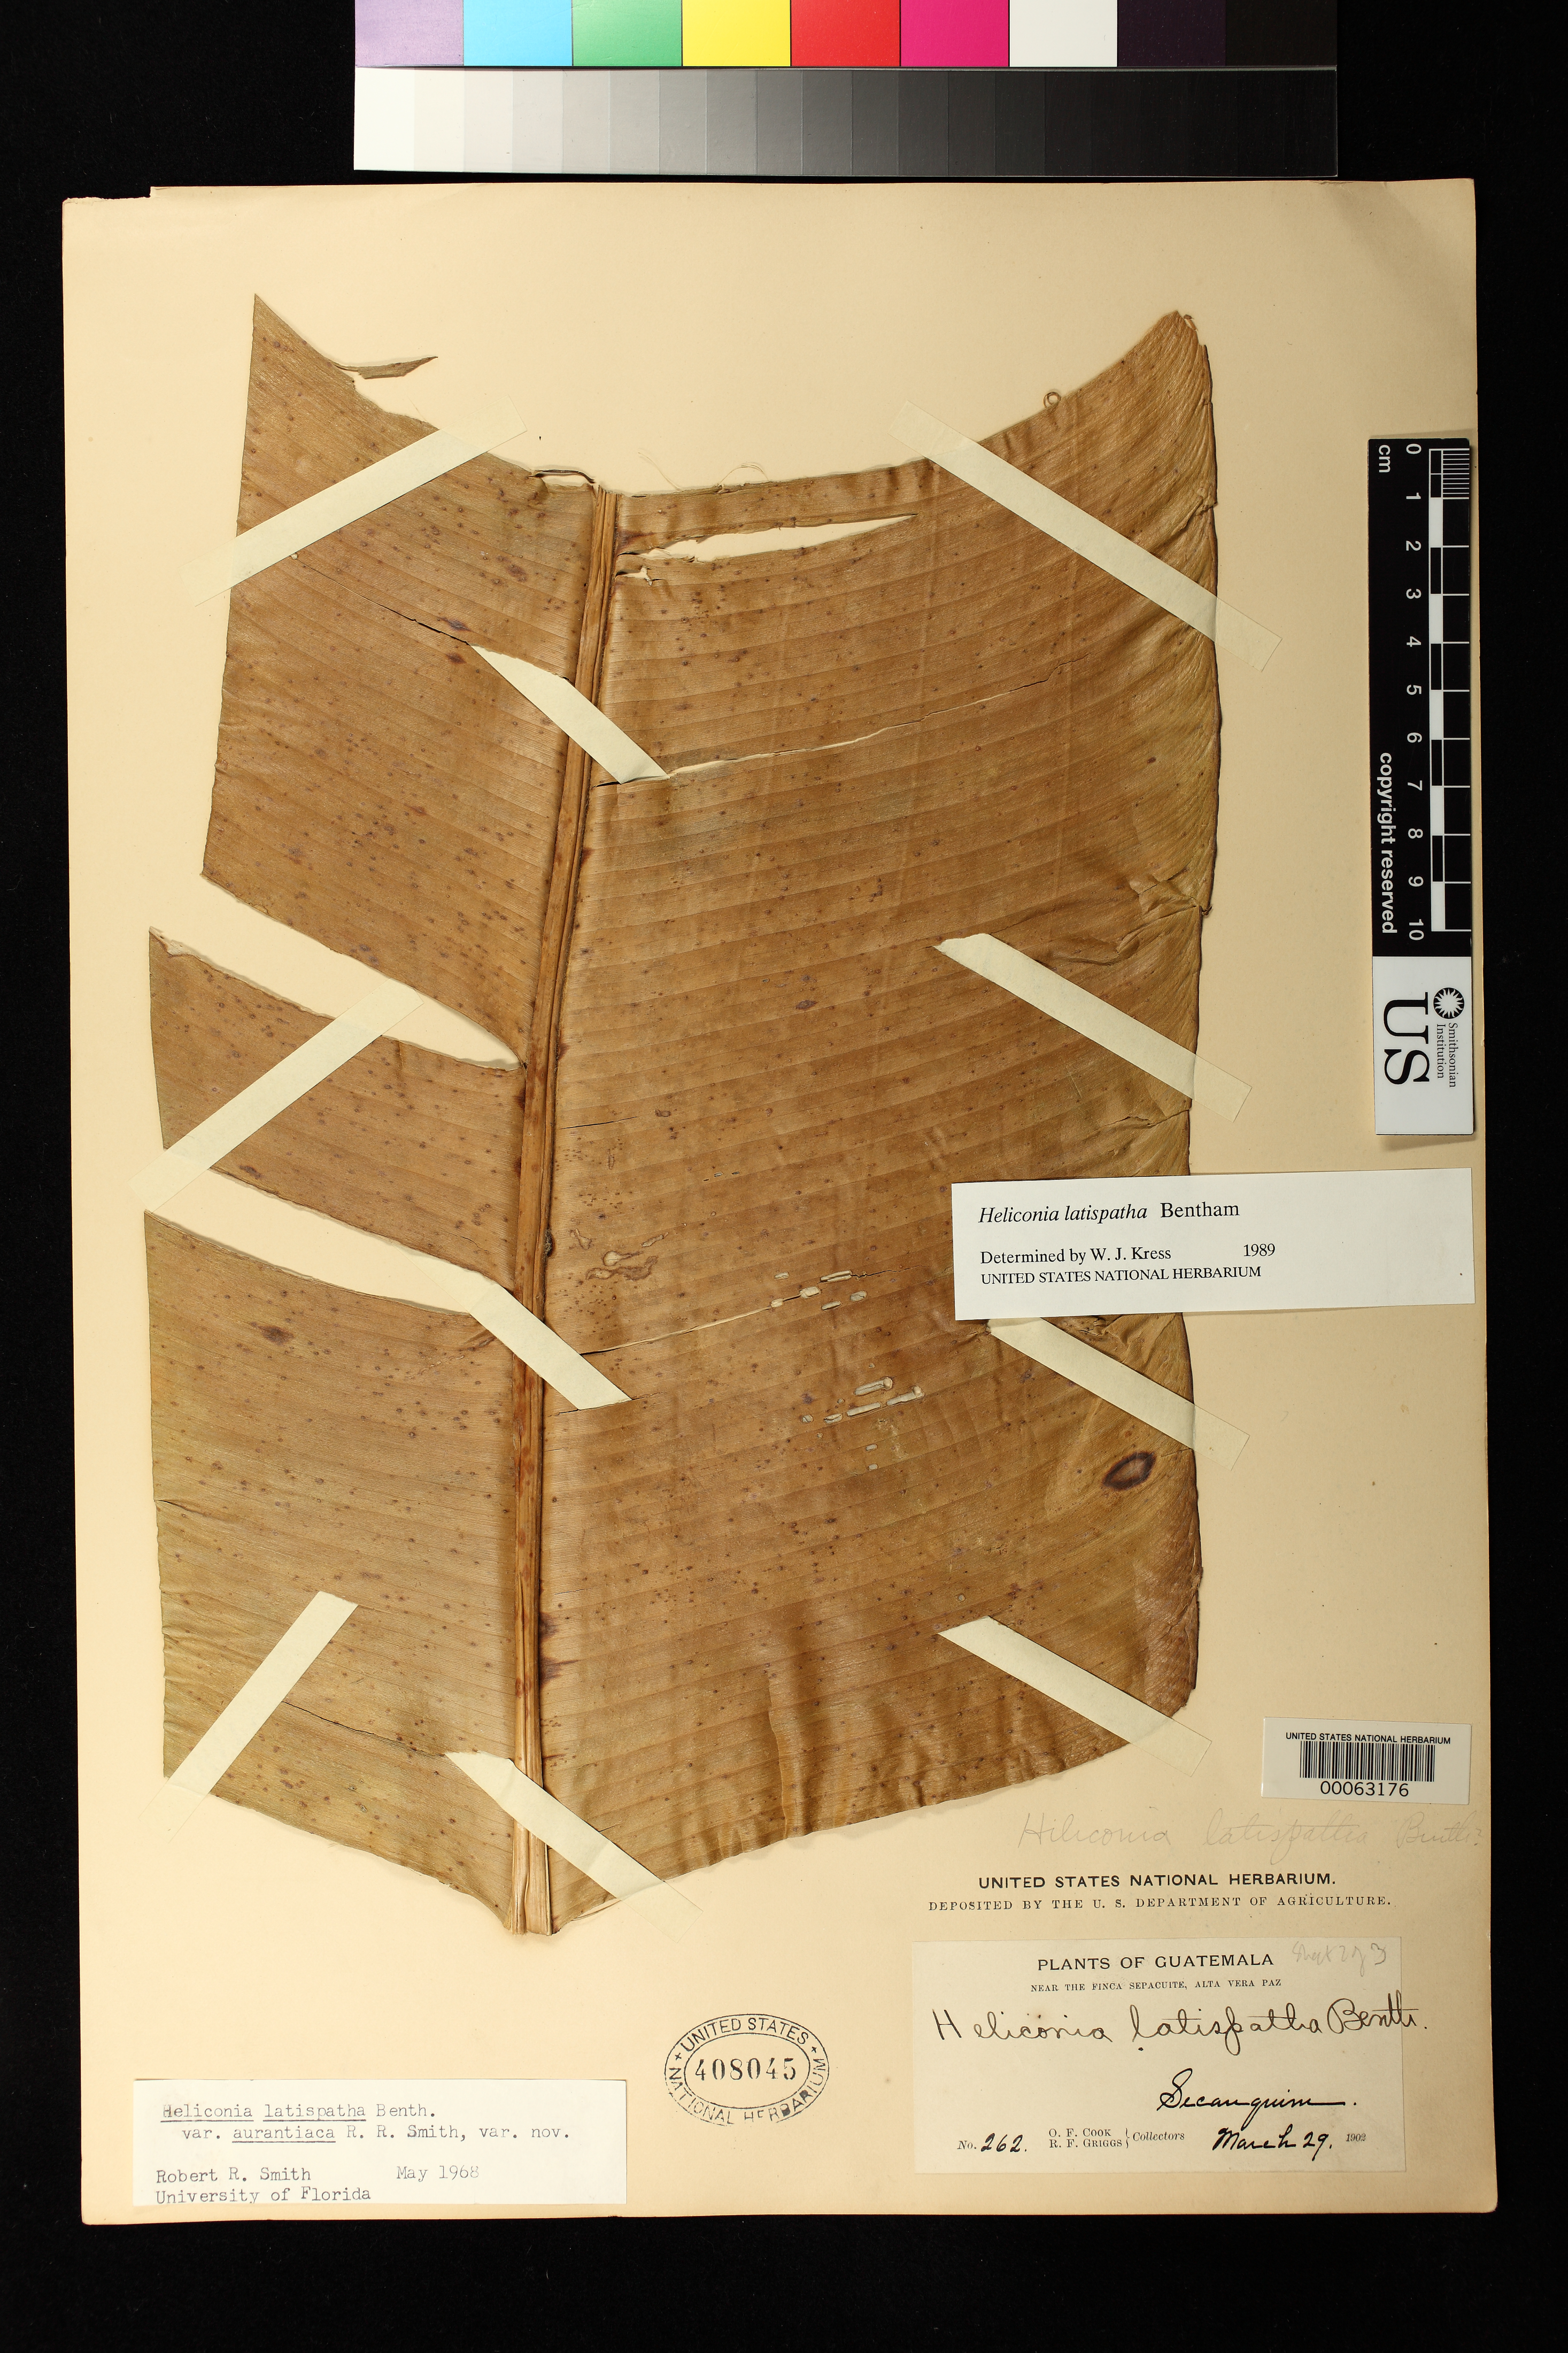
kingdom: Plantae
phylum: Tracheophyta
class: Liliopsida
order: Zingiberales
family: Heliconiaceae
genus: Heliconia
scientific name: Heliconia latispatha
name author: Benth.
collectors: O. F. Cook & R. F. Griggs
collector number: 262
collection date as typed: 29 Mar 1902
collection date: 1902-03-29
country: Guatemala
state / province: Alta Verapaz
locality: Secanquim, near the Finca Sepacuite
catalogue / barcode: US 408045